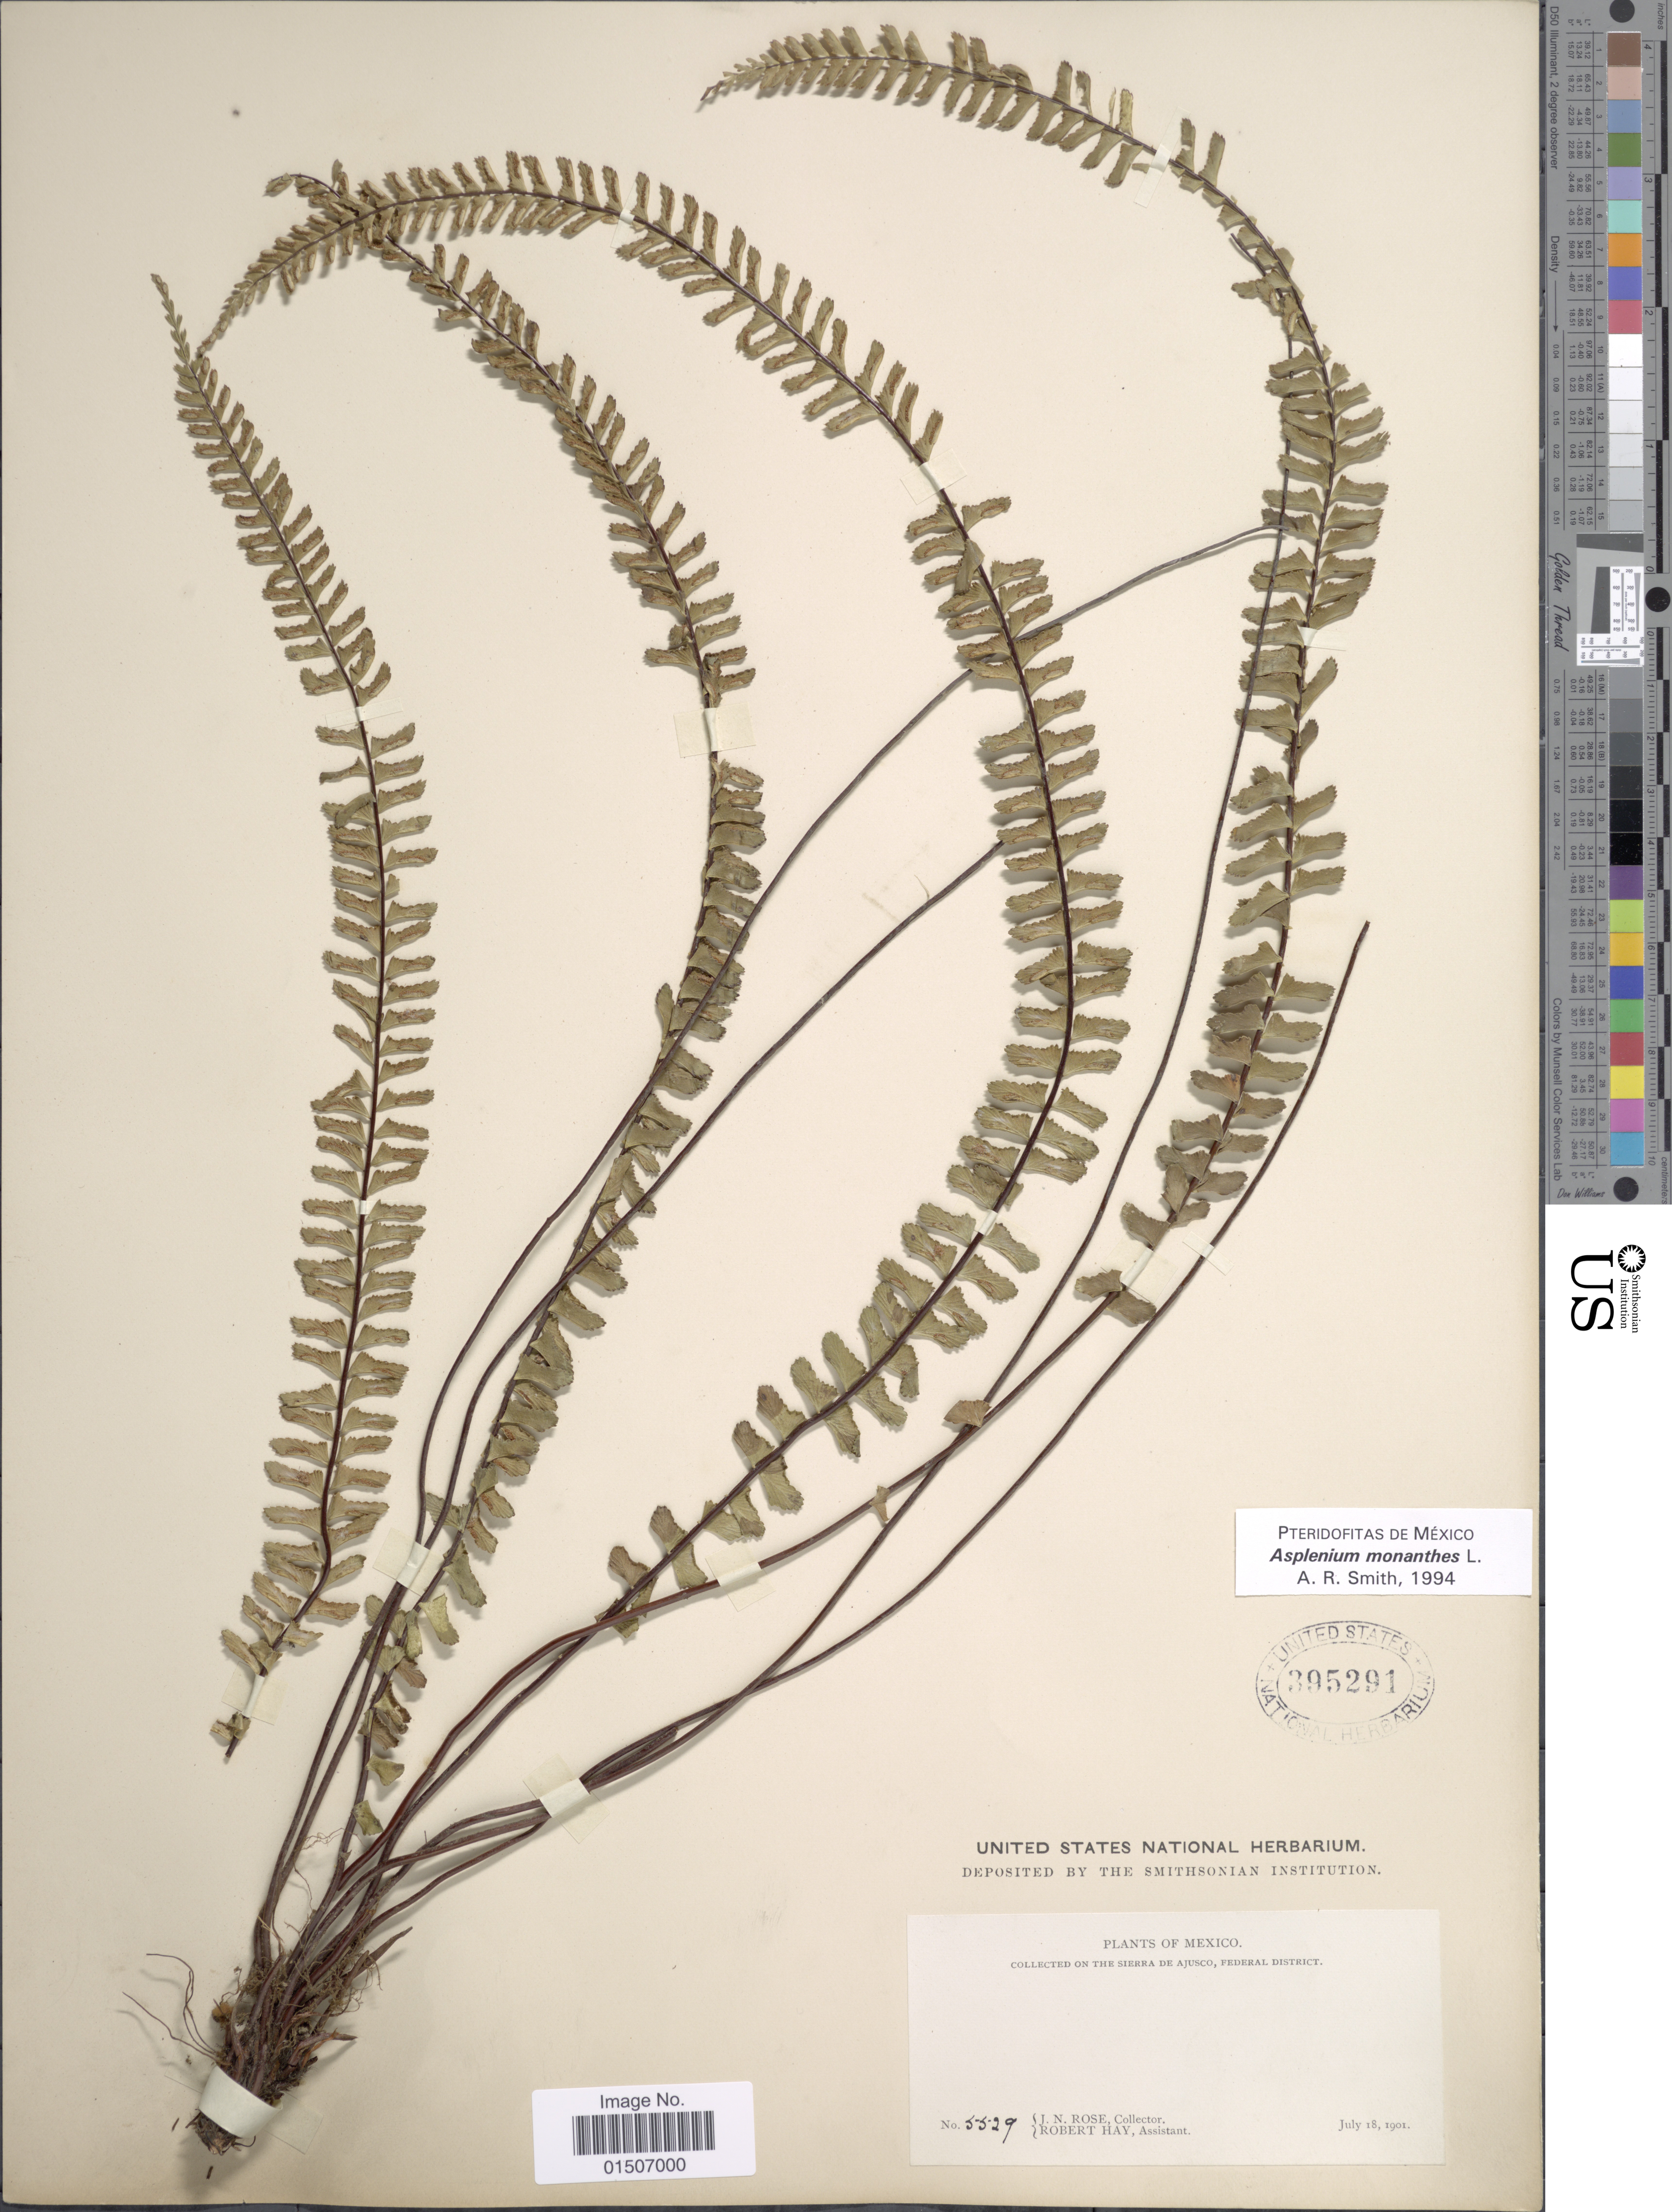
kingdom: Plantae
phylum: Tracheophyta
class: Polypodiopsida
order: Polypodiales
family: Aspleniaceae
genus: Asplenium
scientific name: Asplenium monanthes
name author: L.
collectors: J. N. Rose & R. H. Hay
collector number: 5529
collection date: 1901-07-18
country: Mexico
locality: On the Sierra de Ajusco, Federal District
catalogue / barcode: US 395291